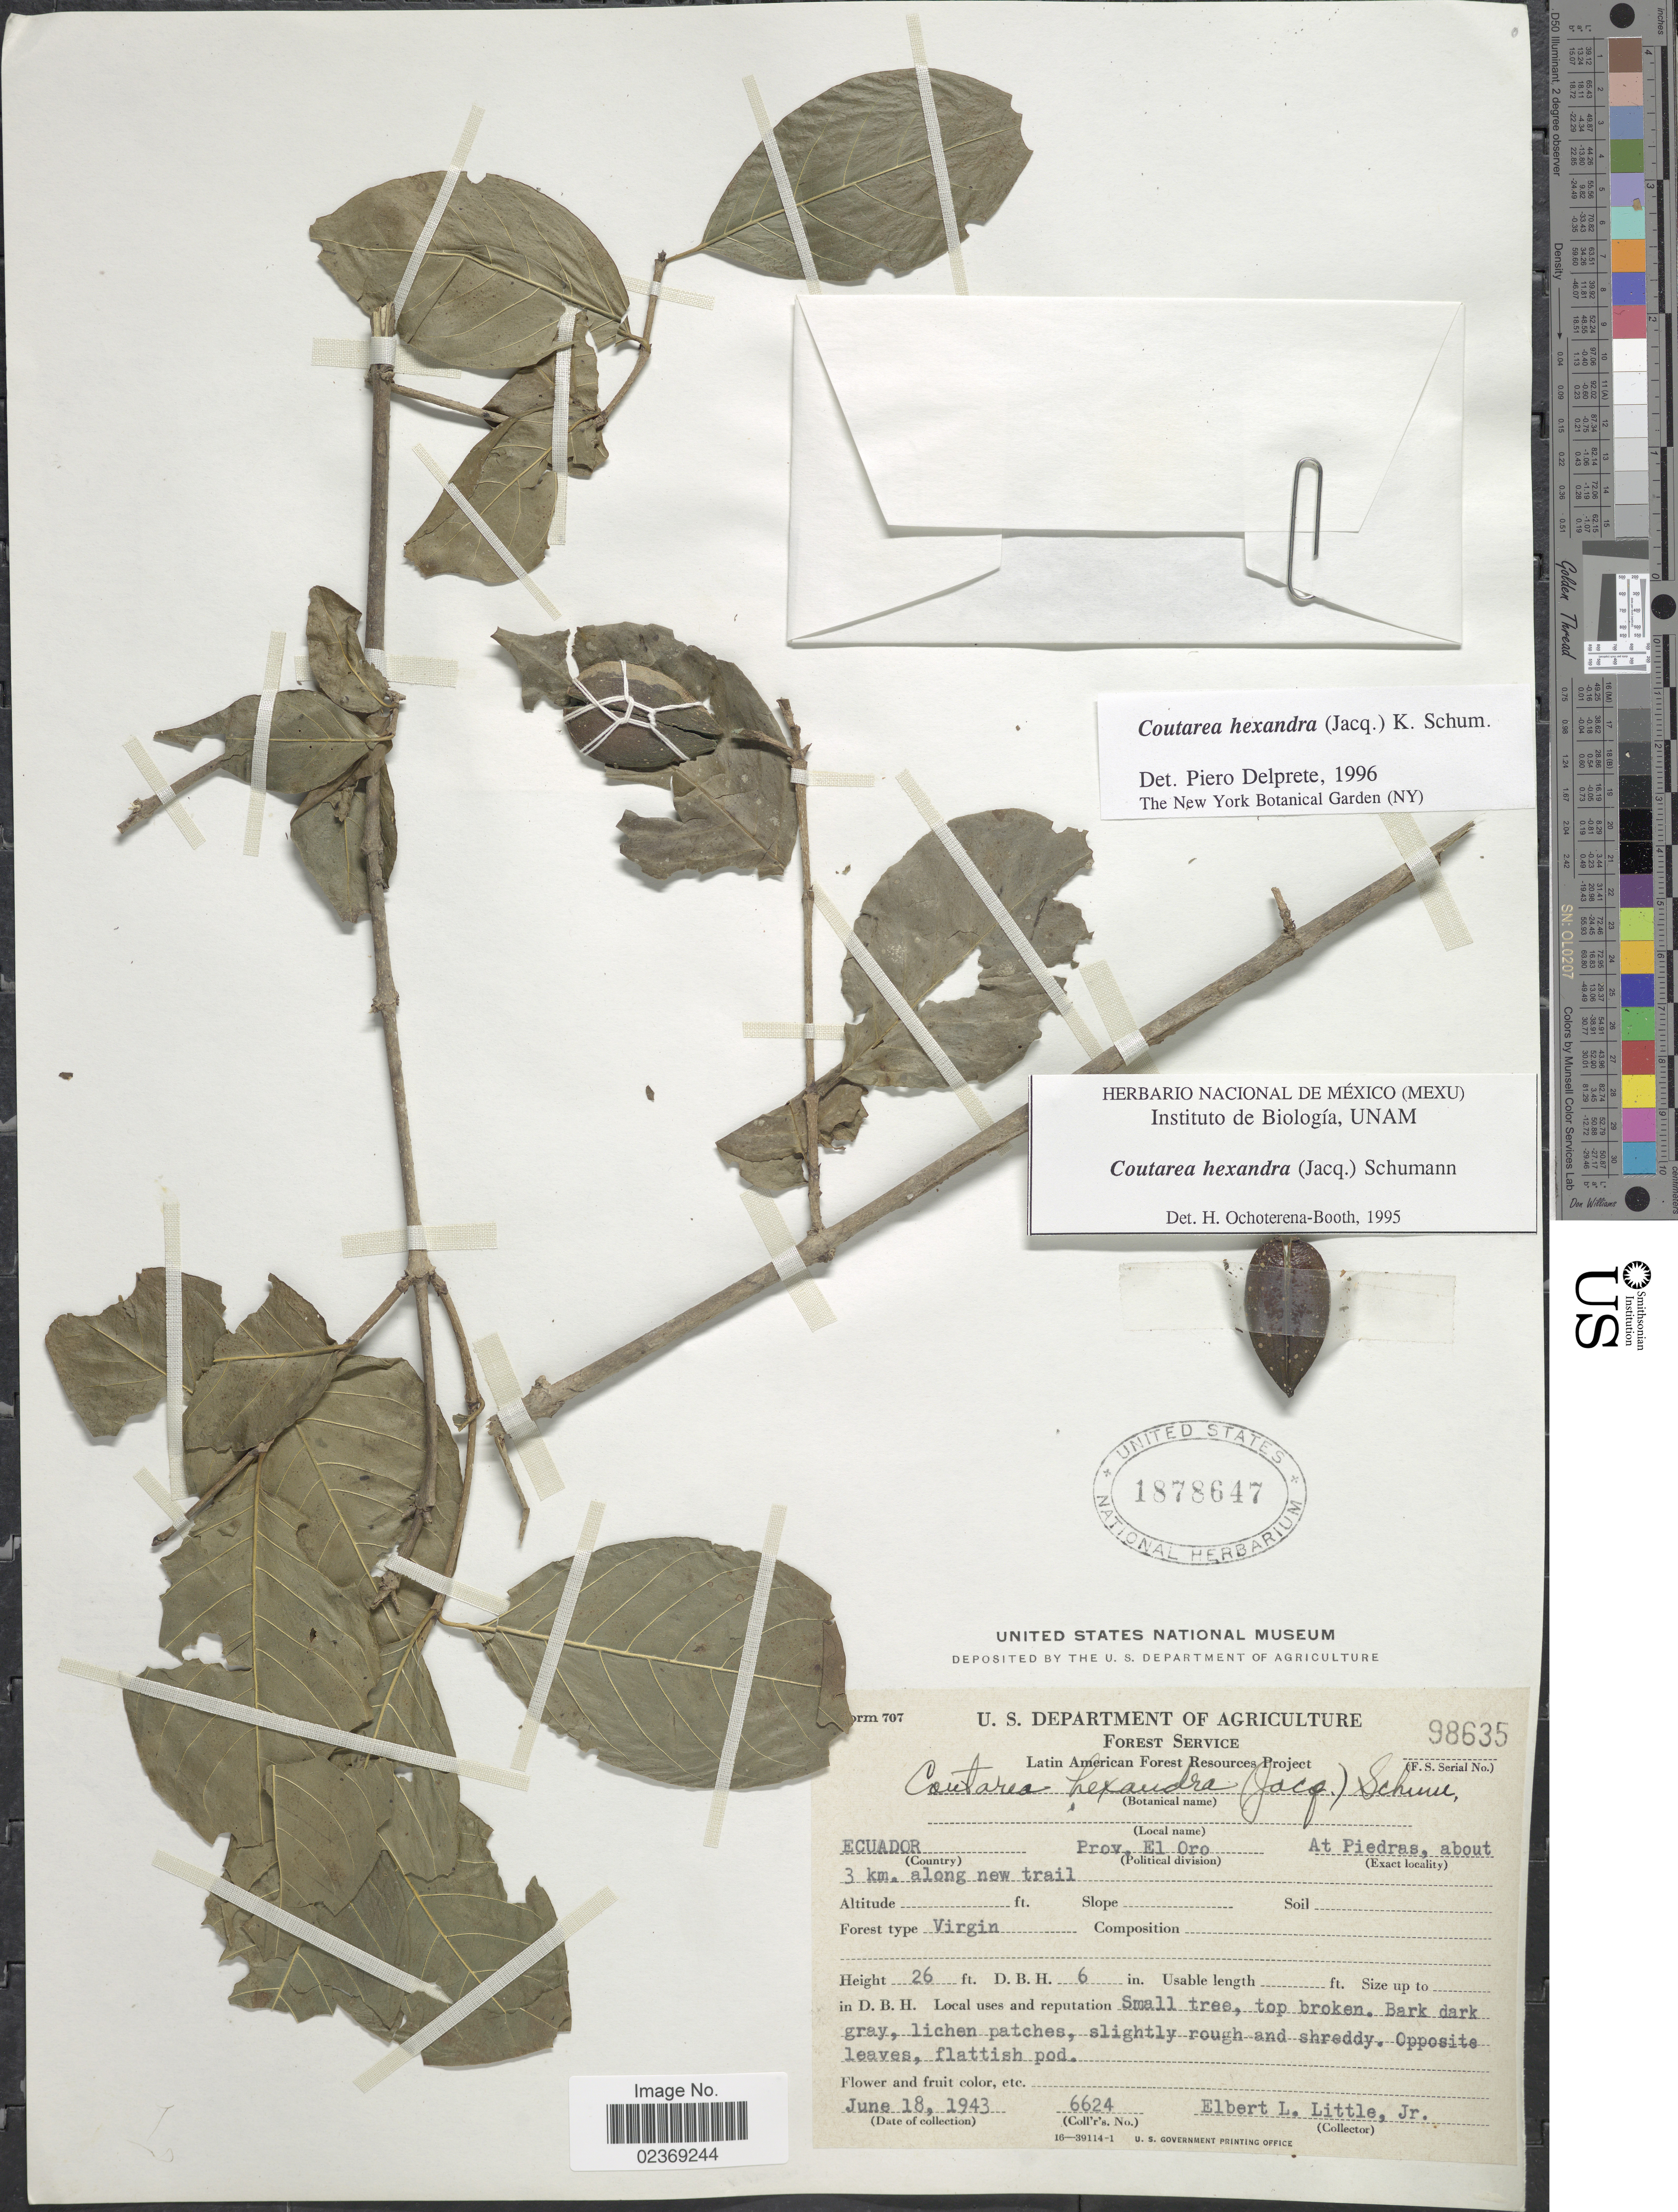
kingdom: Plantae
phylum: Tracheophyta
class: Magnoliopsida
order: Gentianales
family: Rubiaceae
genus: Coutarea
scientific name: Coutarea hexandra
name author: (Jacq.) K. Schum.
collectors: E. L. Little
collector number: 6624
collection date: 1943-06-18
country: Ecuador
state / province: El Oro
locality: At Piedras, about 3 km. along new trail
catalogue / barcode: US 1878647